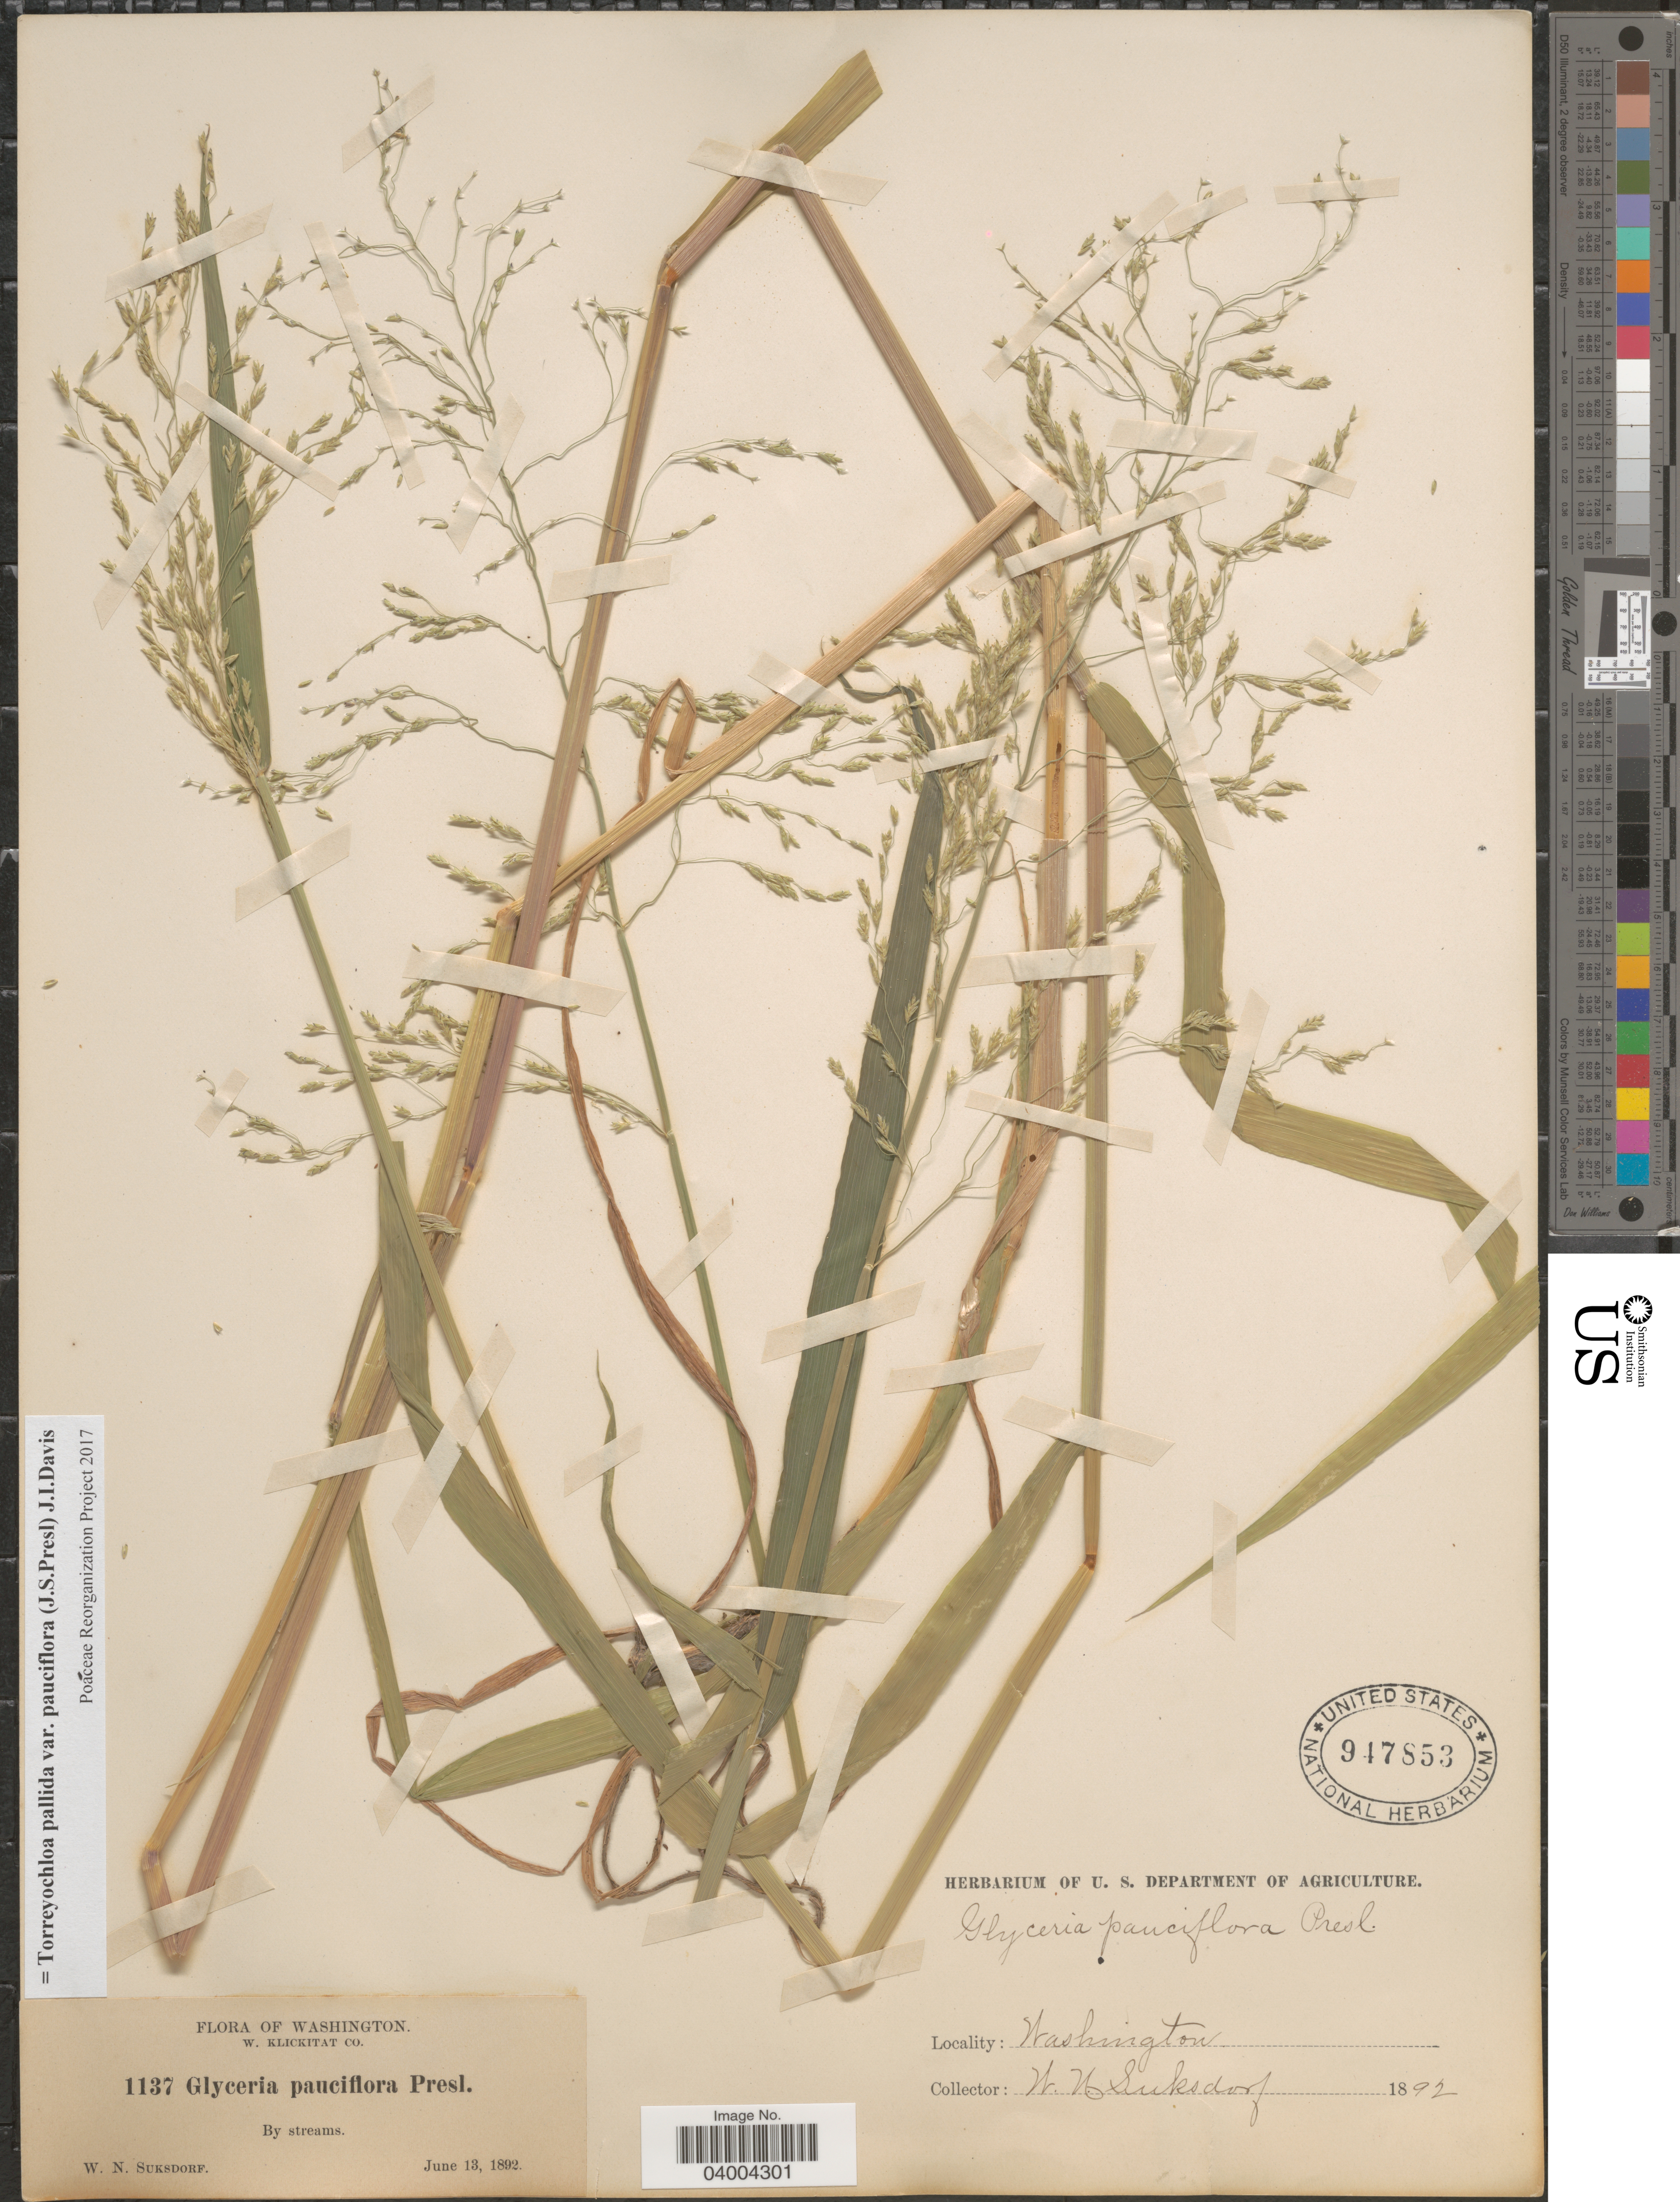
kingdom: Plantae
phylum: Tracheophyta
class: Liliopsida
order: Poales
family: Poaceae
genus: Torreyochloa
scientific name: Torreyochloa pallida var. pauciflora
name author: (J. Presl) J.I. Davis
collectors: W. N. Suksdorf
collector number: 1137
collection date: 1892-06-13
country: United States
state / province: Washington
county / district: Klickitat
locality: W. Klickitat Co. By streams.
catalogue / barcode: US 947853